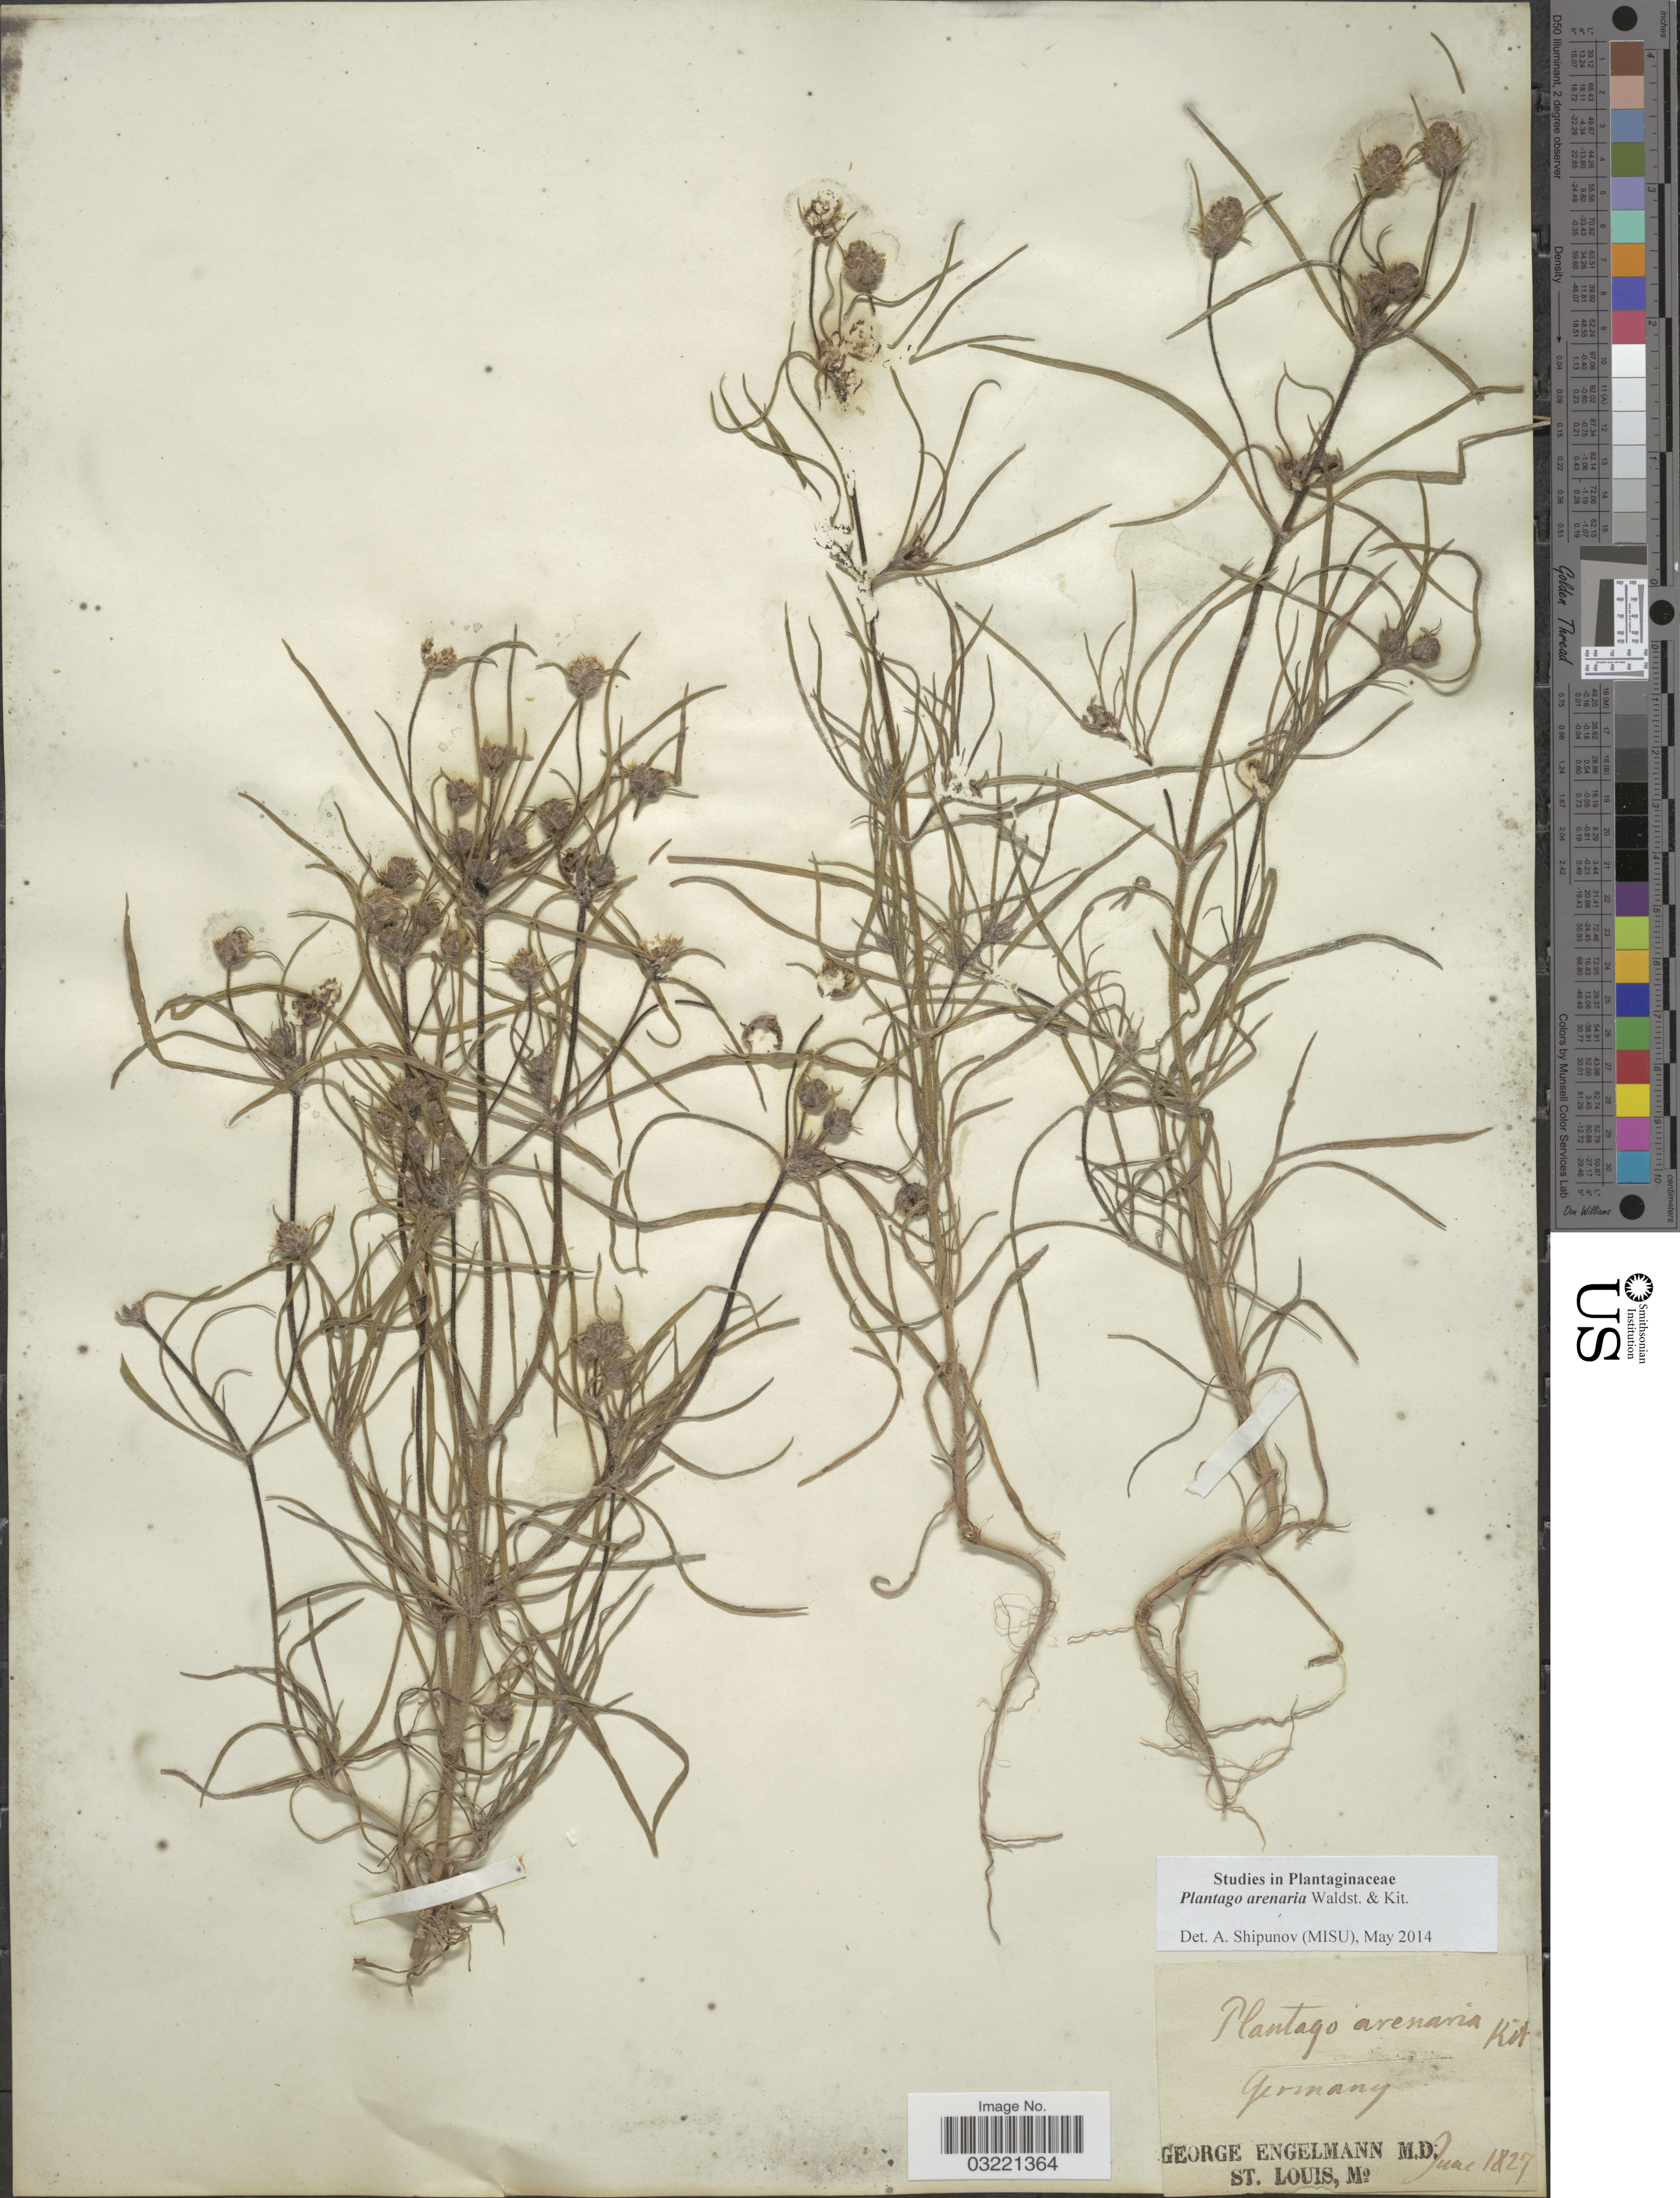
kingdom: Plantae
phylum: Tracheophyta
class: Magnoliopsida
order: Lamiales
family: Plantaginaceae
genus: Plantago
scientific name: Plantago arenaria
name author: Waldst. & Kit.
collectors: G. Engelmann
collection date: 1827-06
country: Germany